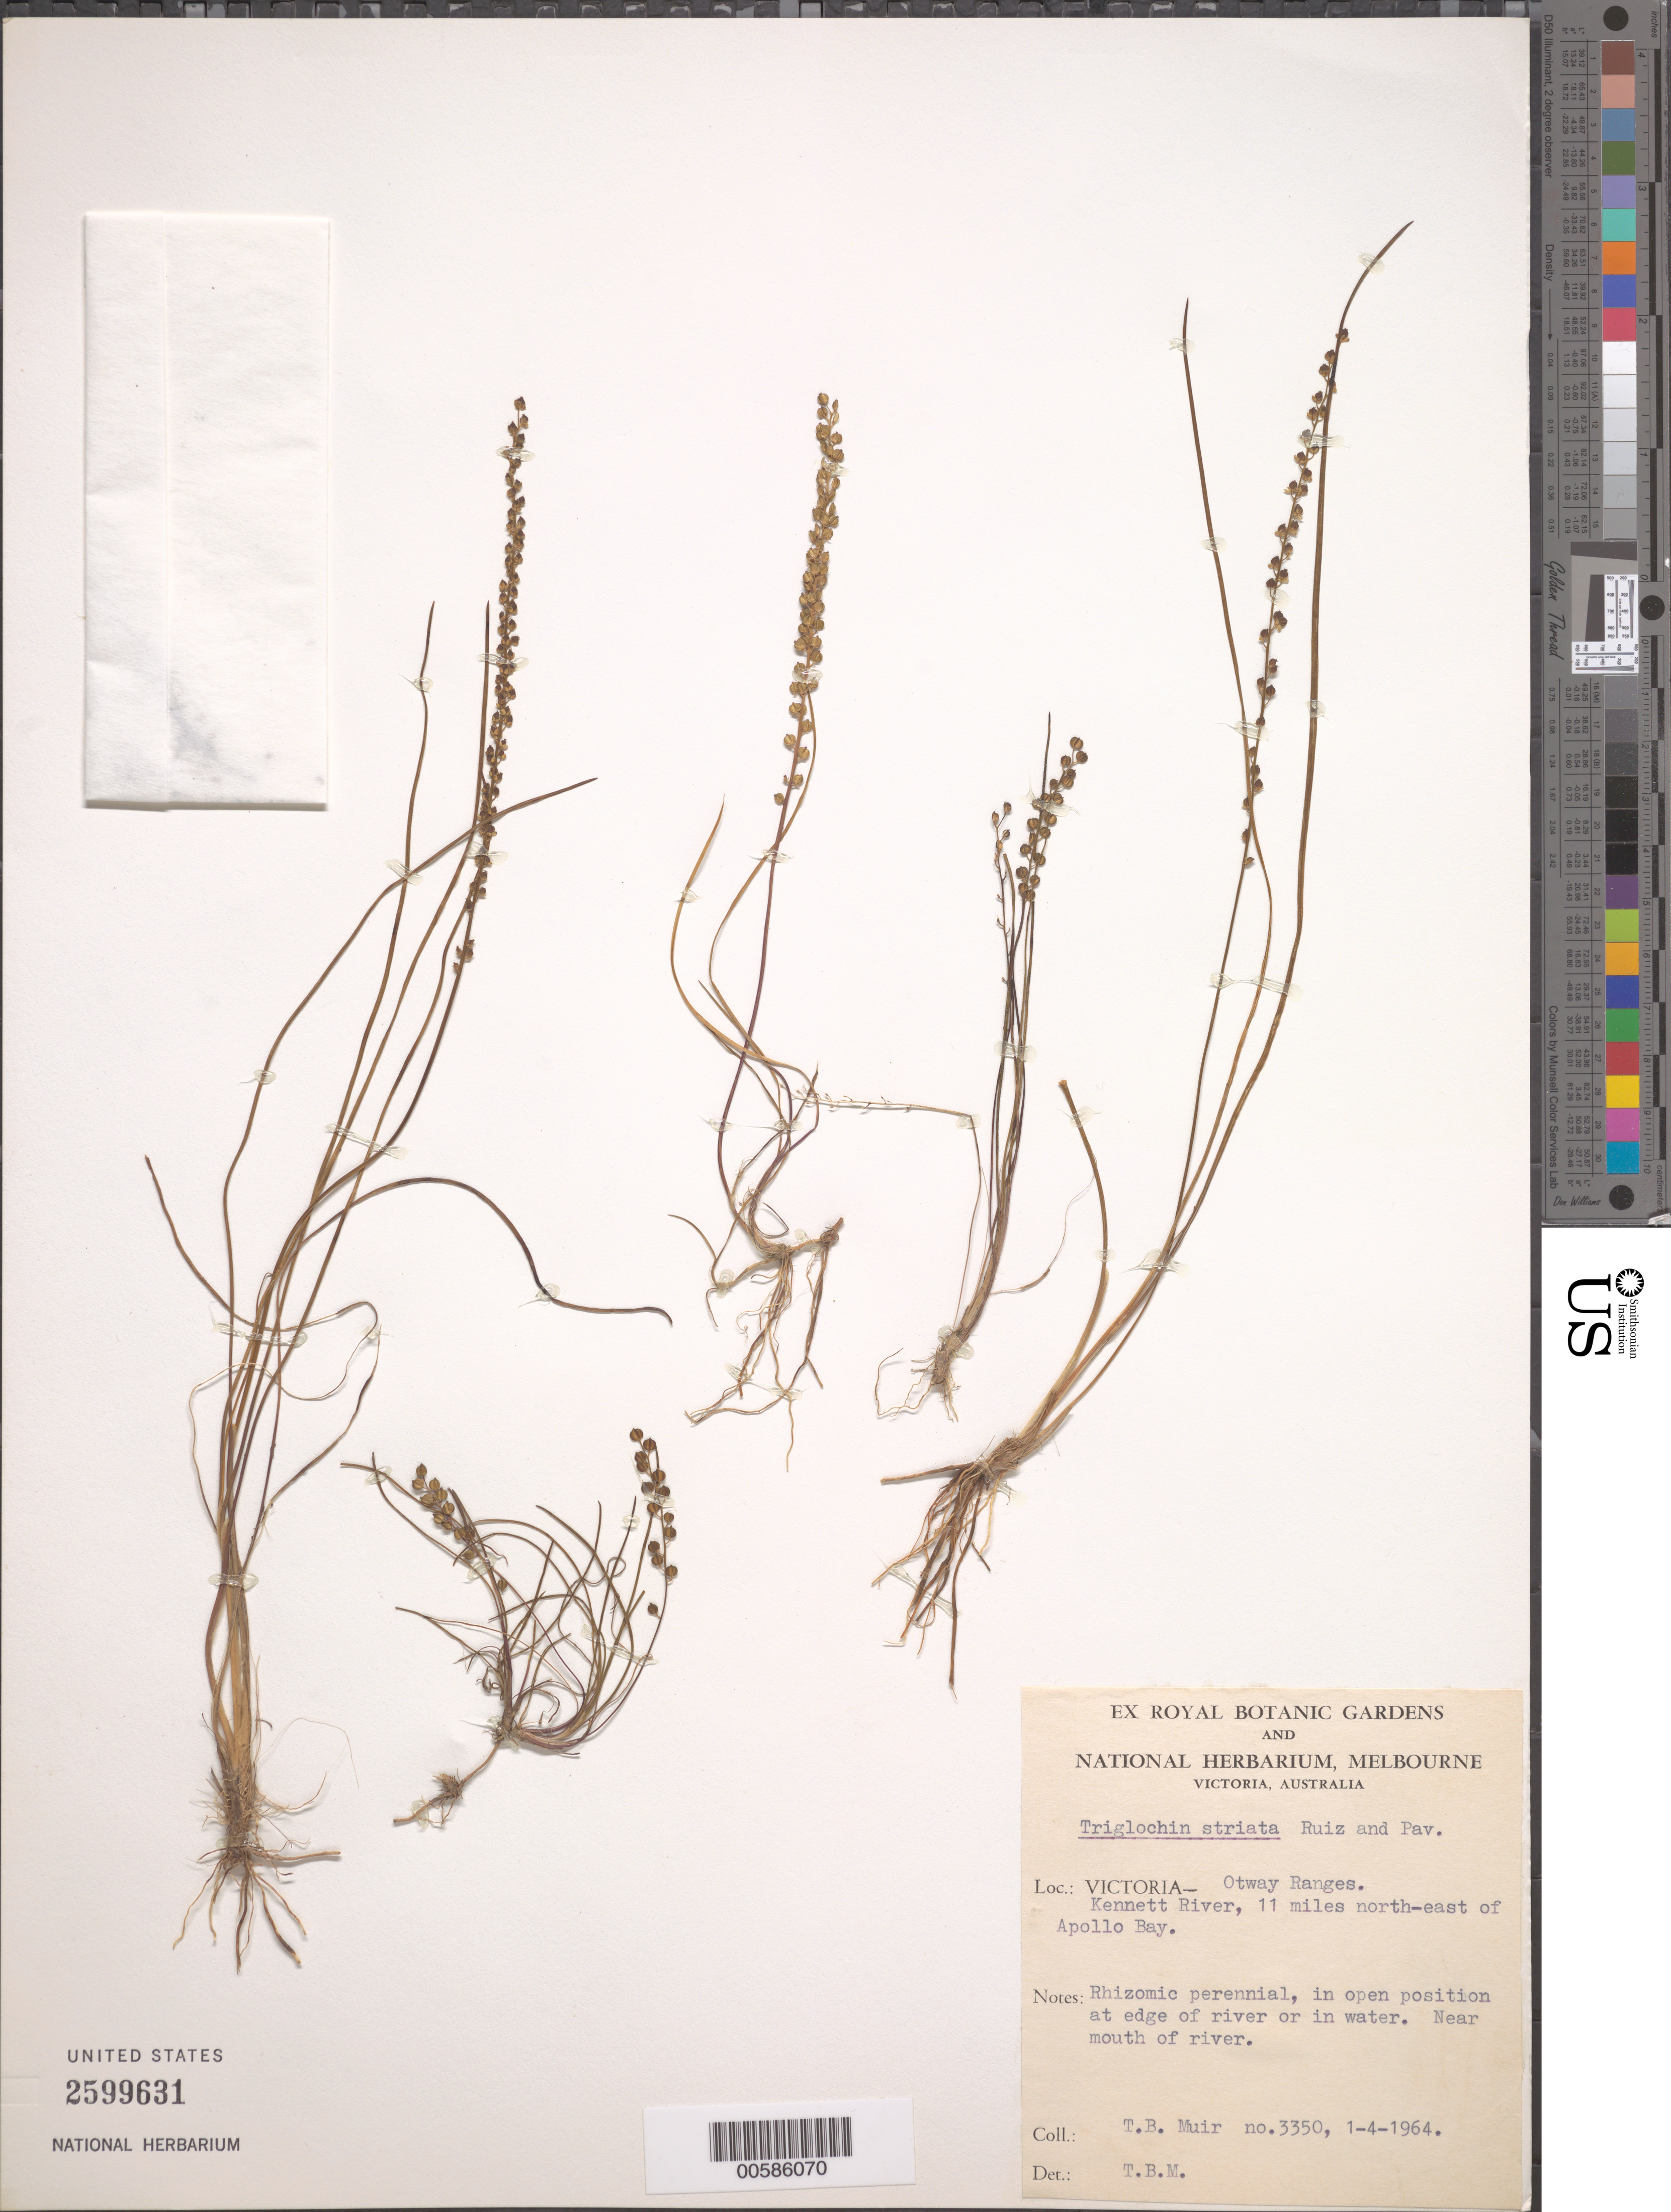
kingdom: Plantae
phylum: Tracheophyta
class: Liliopsida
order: Alismatales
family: Juncaginaceae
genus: Triglochin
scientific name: Triglochin striata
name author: Ruiz & Pav.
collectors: T. Muir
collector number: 3350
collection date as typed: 01 Apr 1964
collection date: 1964-04-01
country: Australia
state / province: Victoria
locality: Otway ranges, Kennett River, NE of Apollo Bay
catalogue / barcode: US 2599631